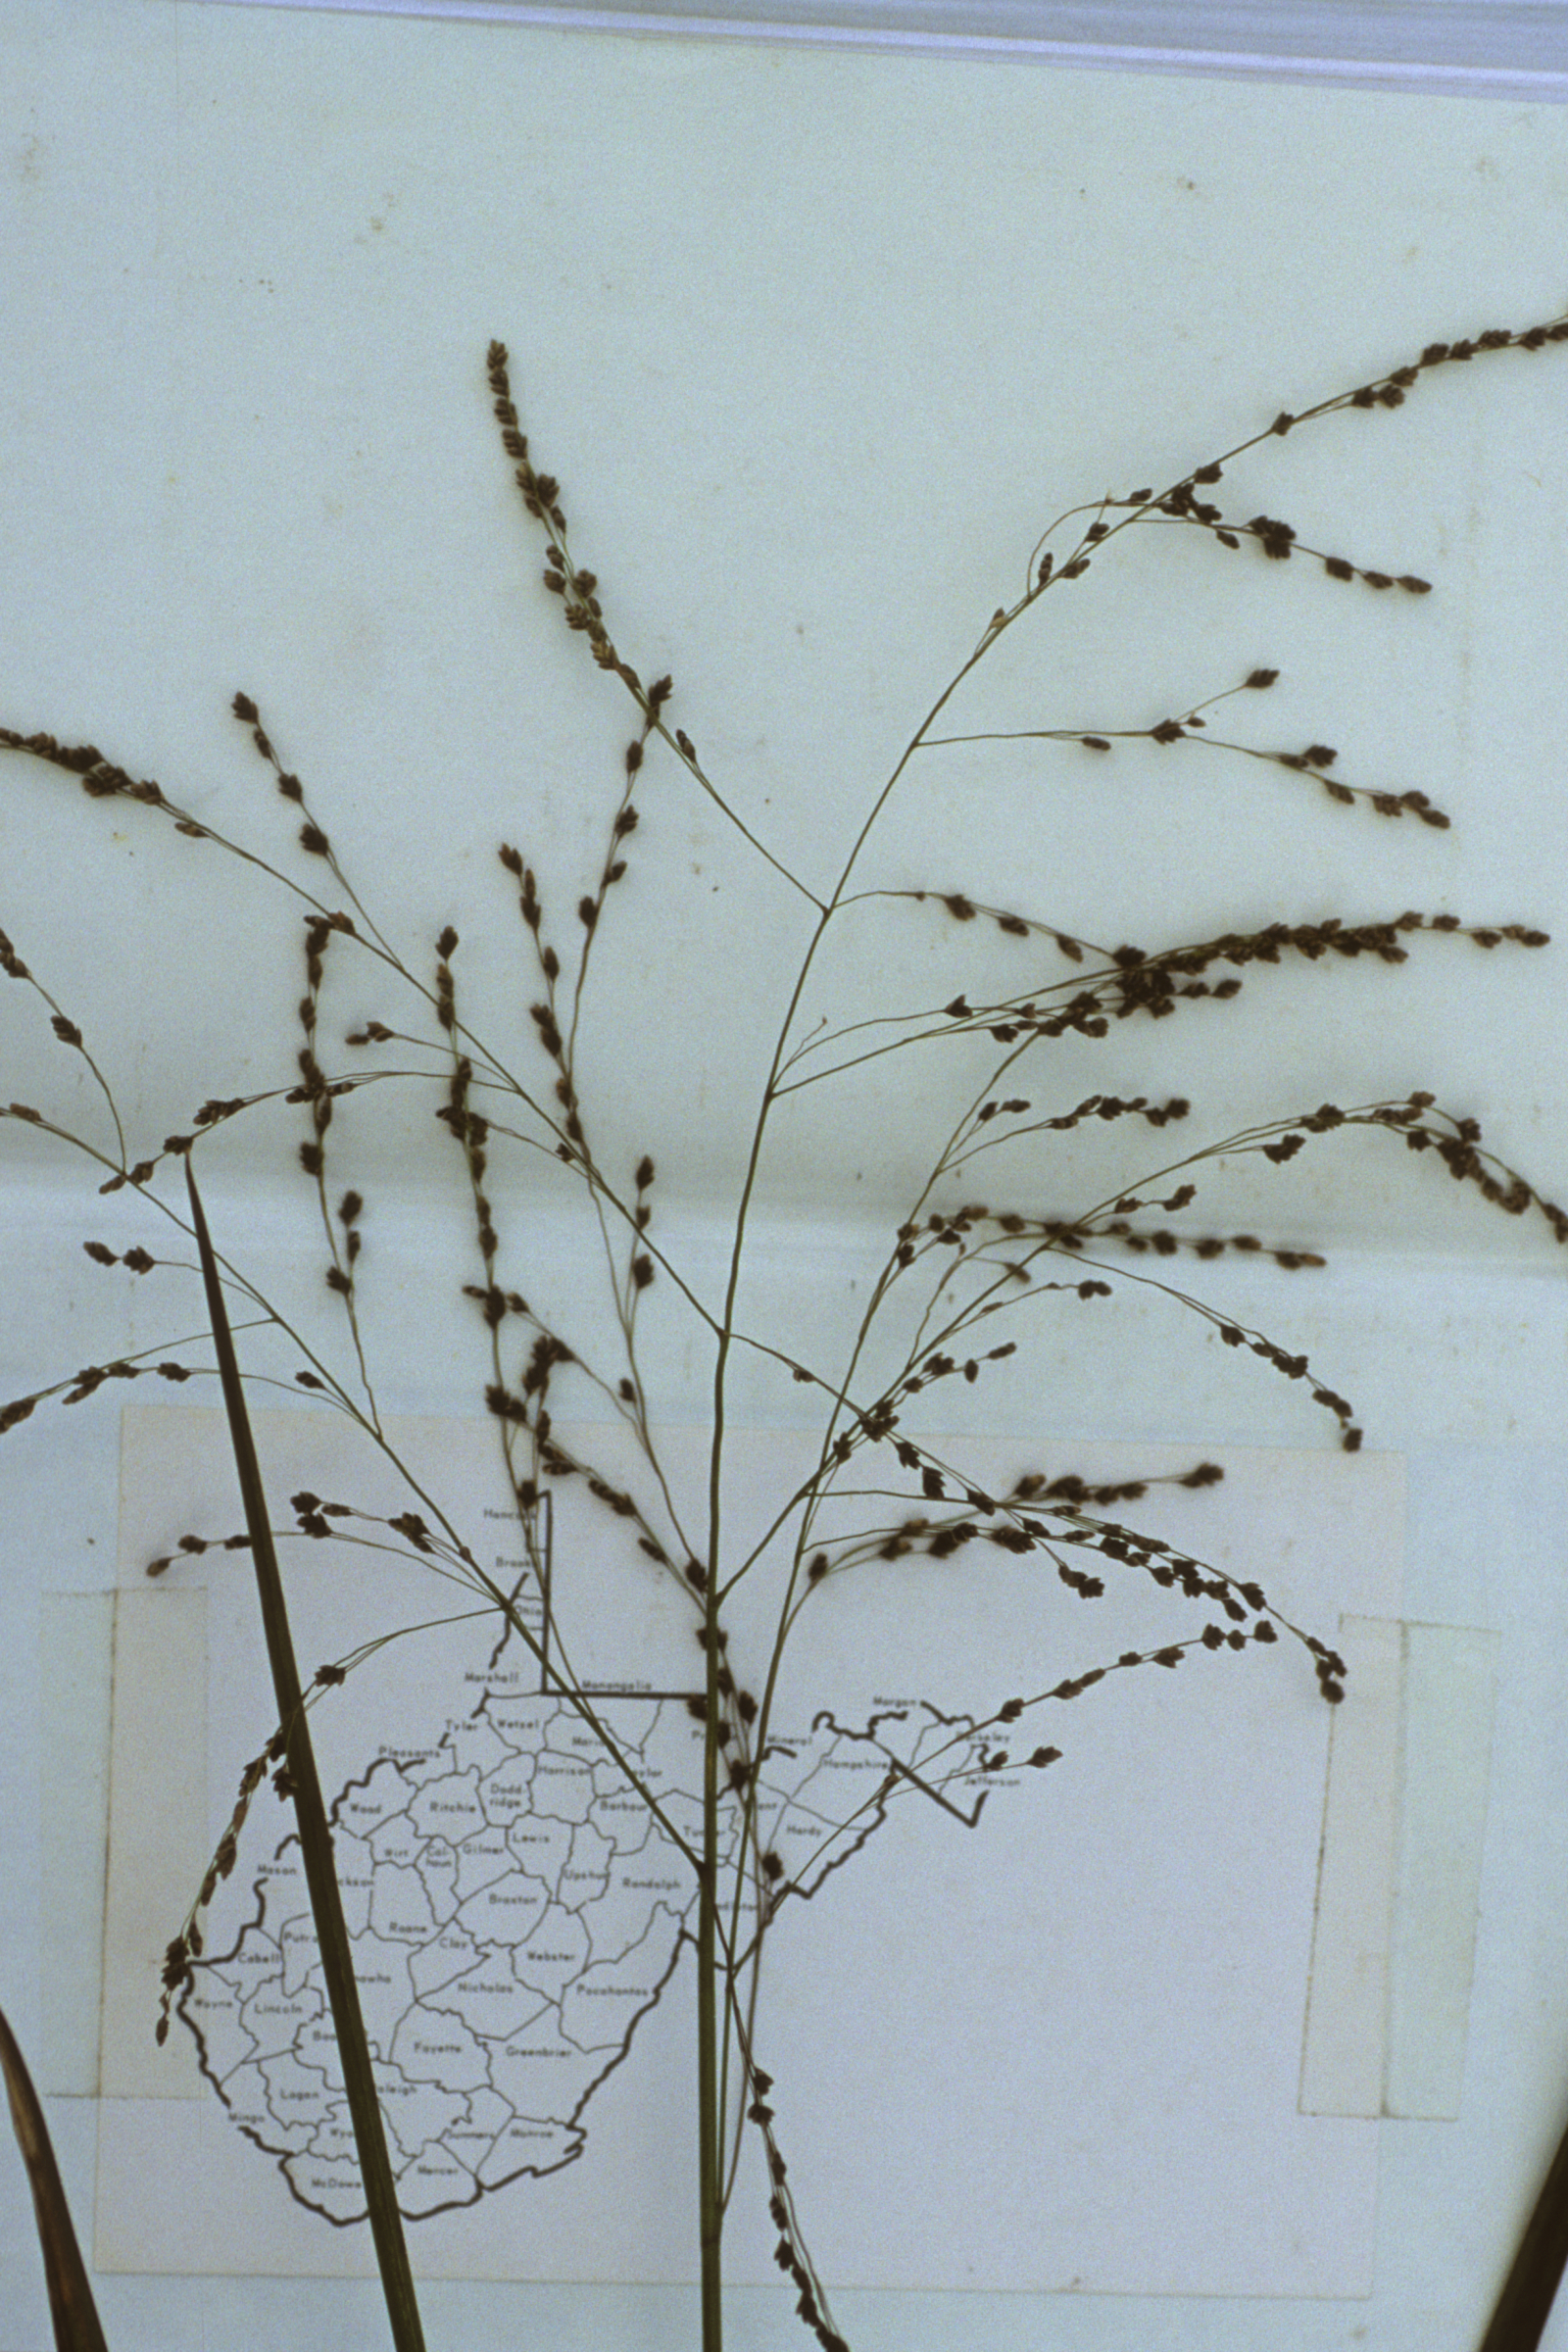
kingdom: Plantae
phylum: Tracheophyta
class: Liliopsida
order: Poales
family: Poaceae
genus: Glyceria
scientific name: Glyceria laxa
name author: (Scribn.) Scribn.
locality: USA, WV